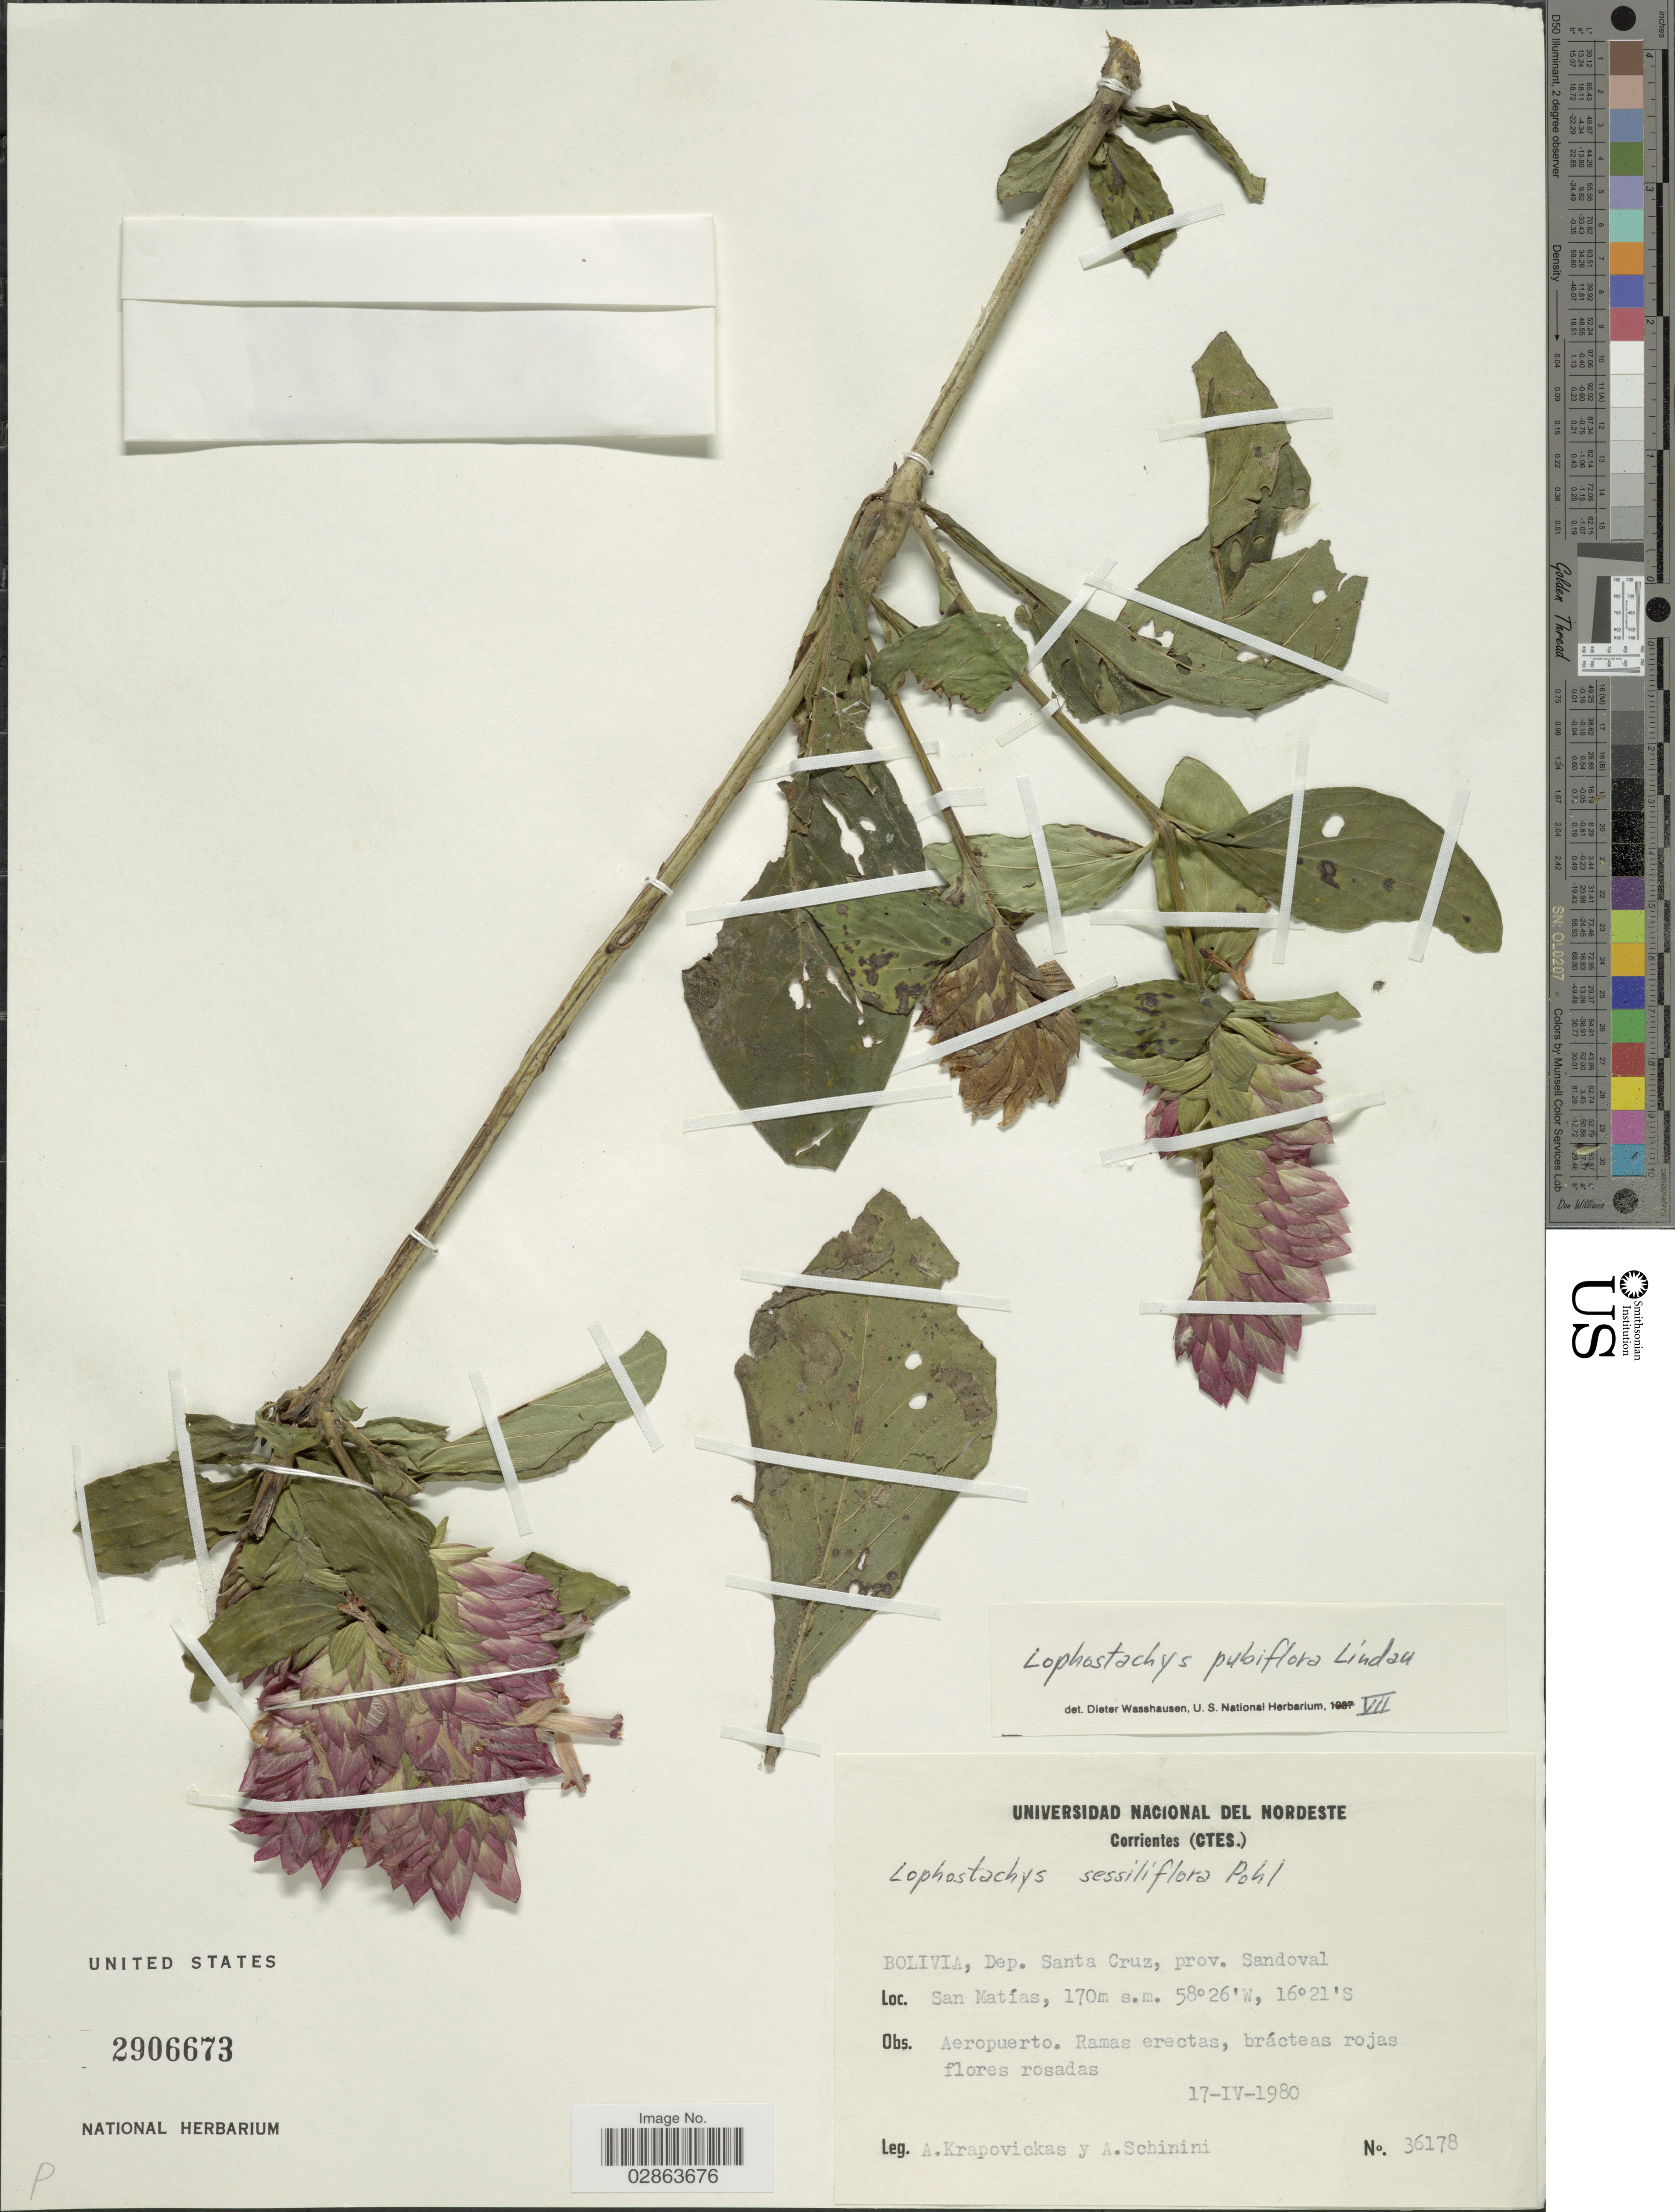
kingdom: Plantae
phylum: Tracheophyta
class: Magnoliopsida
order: Lamiales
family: Acanthaceae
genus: Lepidagathis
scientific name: Lepidagathis sessilifolia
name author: (Pohl) Kameyama ex Wassh. & J.R.I. Wood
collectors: A. Krapovickas & A. Schinini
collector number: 36178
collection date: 1980-04-17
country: Bolivia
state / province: Santa Cruz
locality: Dep. Santa Cruz, prov. Sandoval. San Matías.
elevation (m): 170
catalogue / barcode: US 2906673